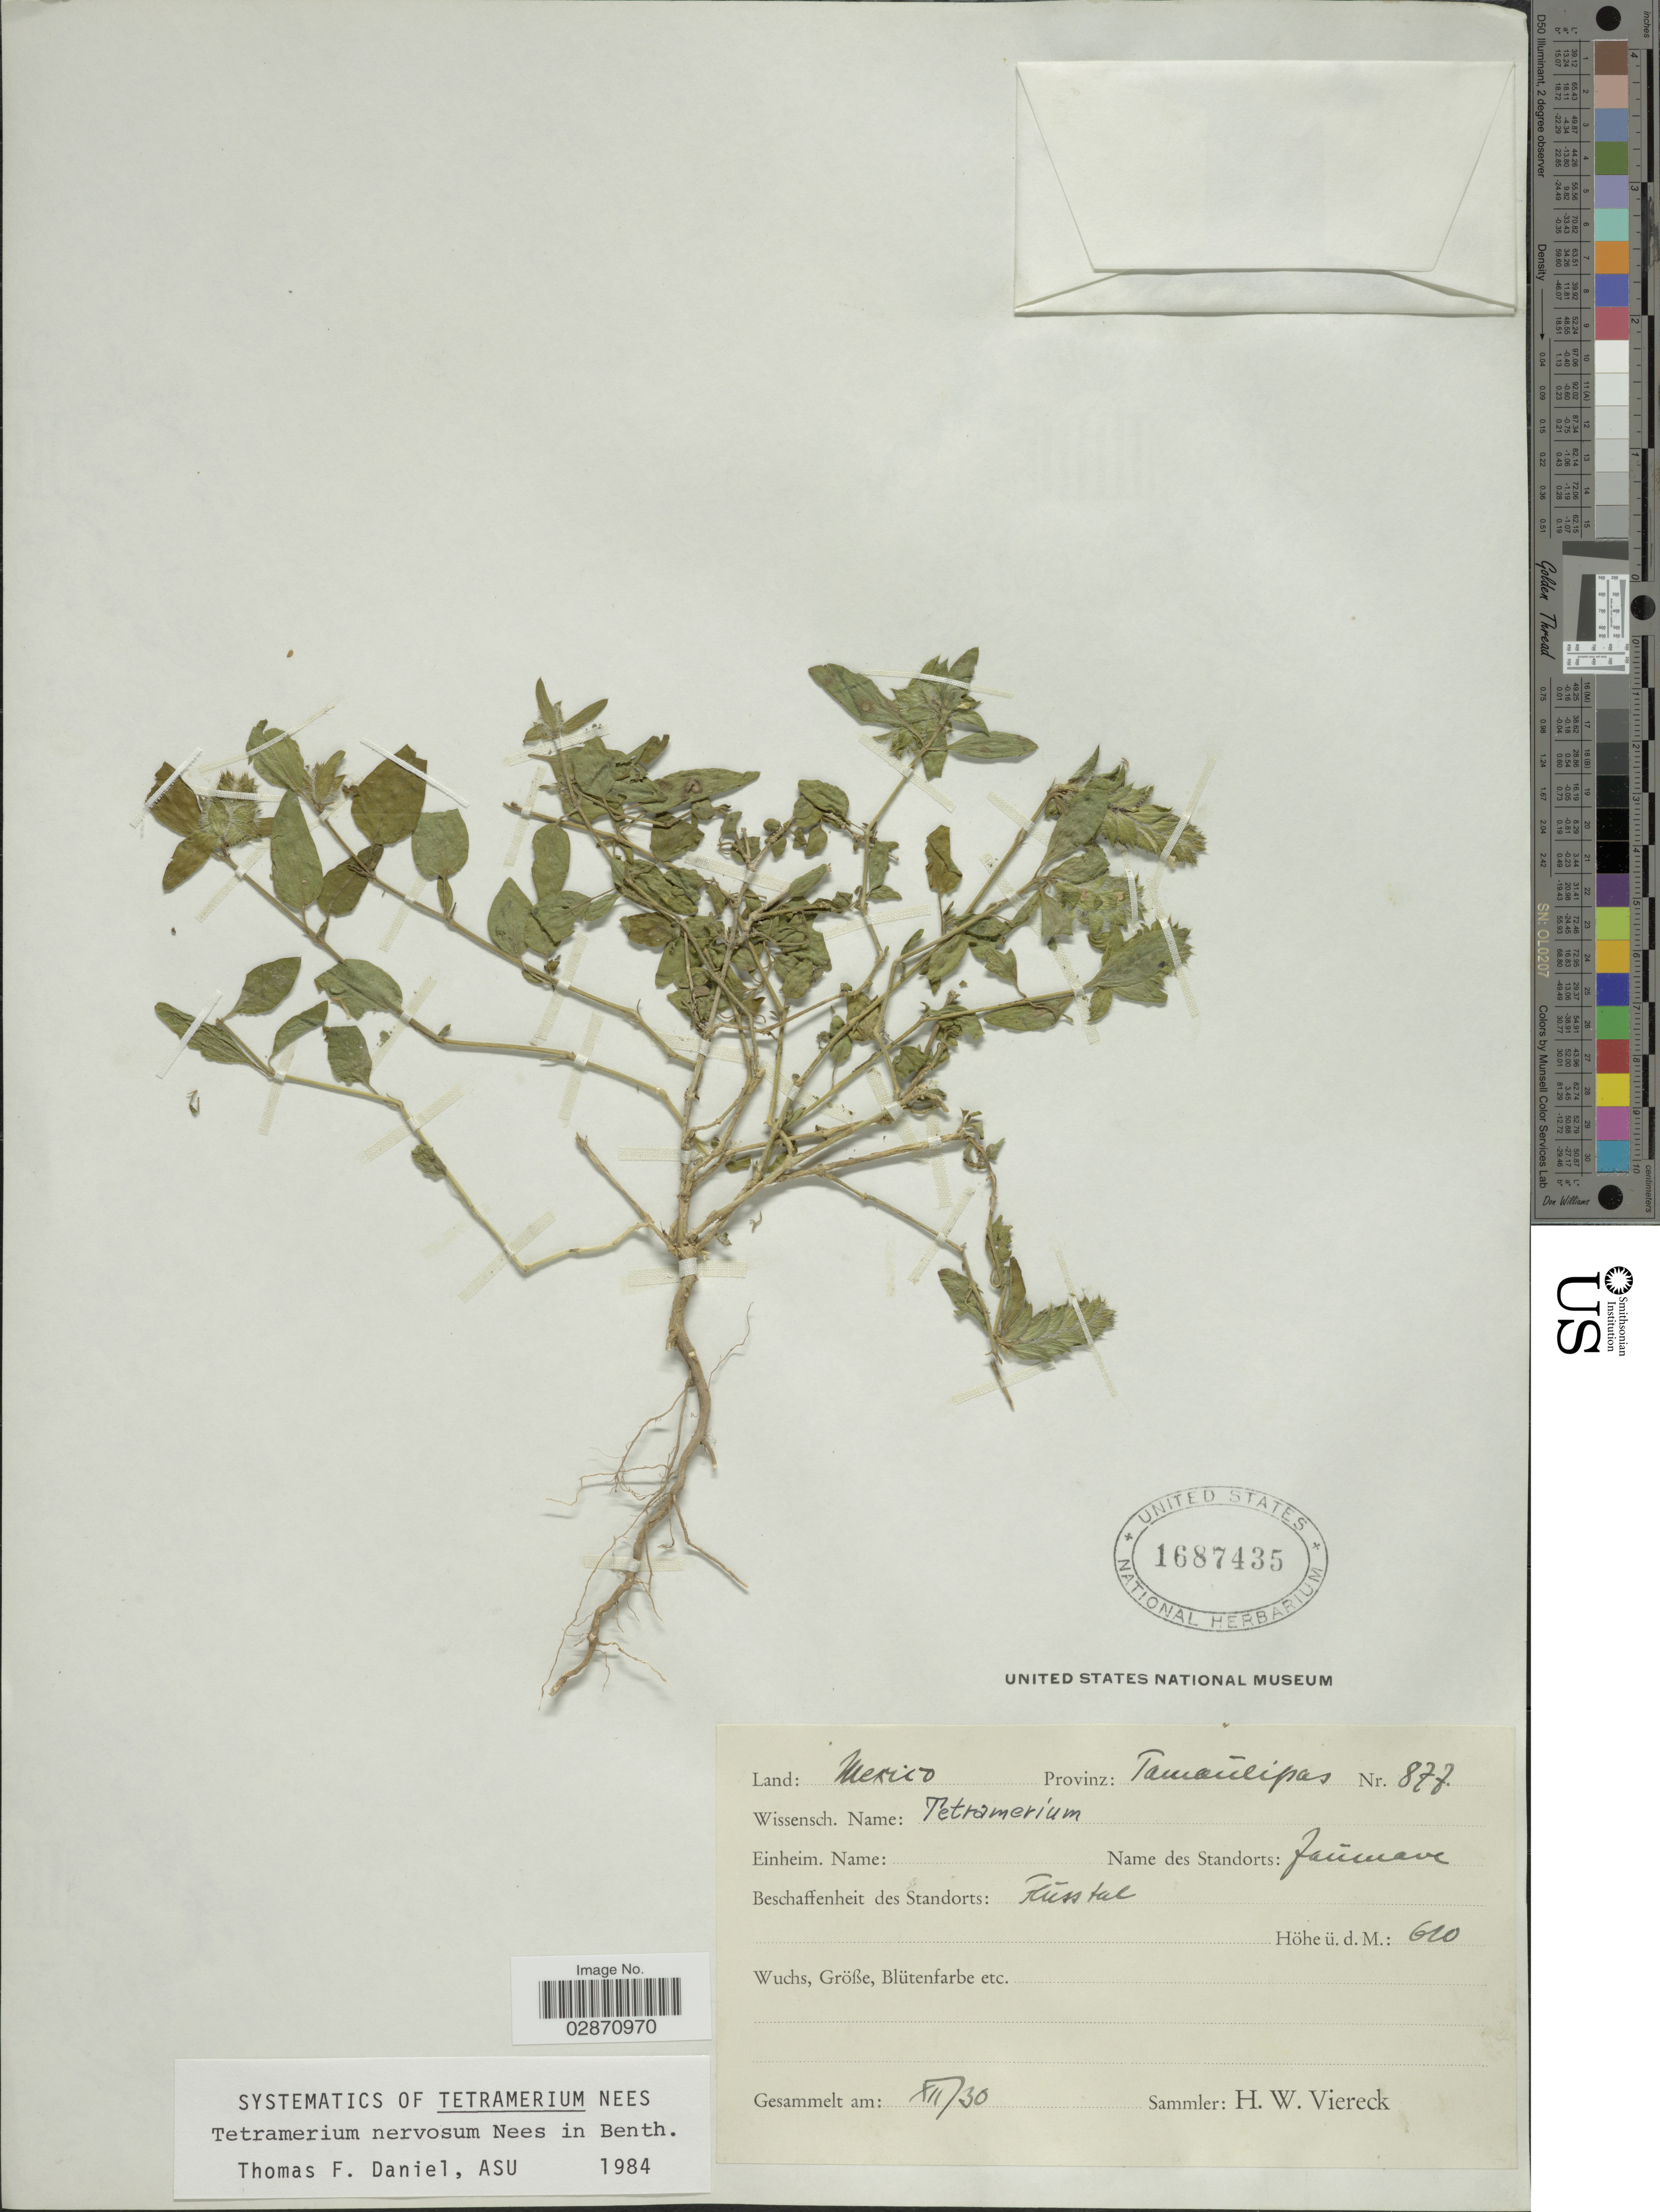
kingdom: Plantae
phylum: Tracheophyta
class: Magnoliopsida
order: Lamiales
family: Acanthaceae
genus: Tetramerium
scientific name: Tetramerium nervosum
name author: Nees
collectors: H. W. Viereck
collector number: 877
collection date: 1930-12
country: Mexico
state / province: Tamaulipas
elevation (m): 620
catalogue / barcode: US 1687435